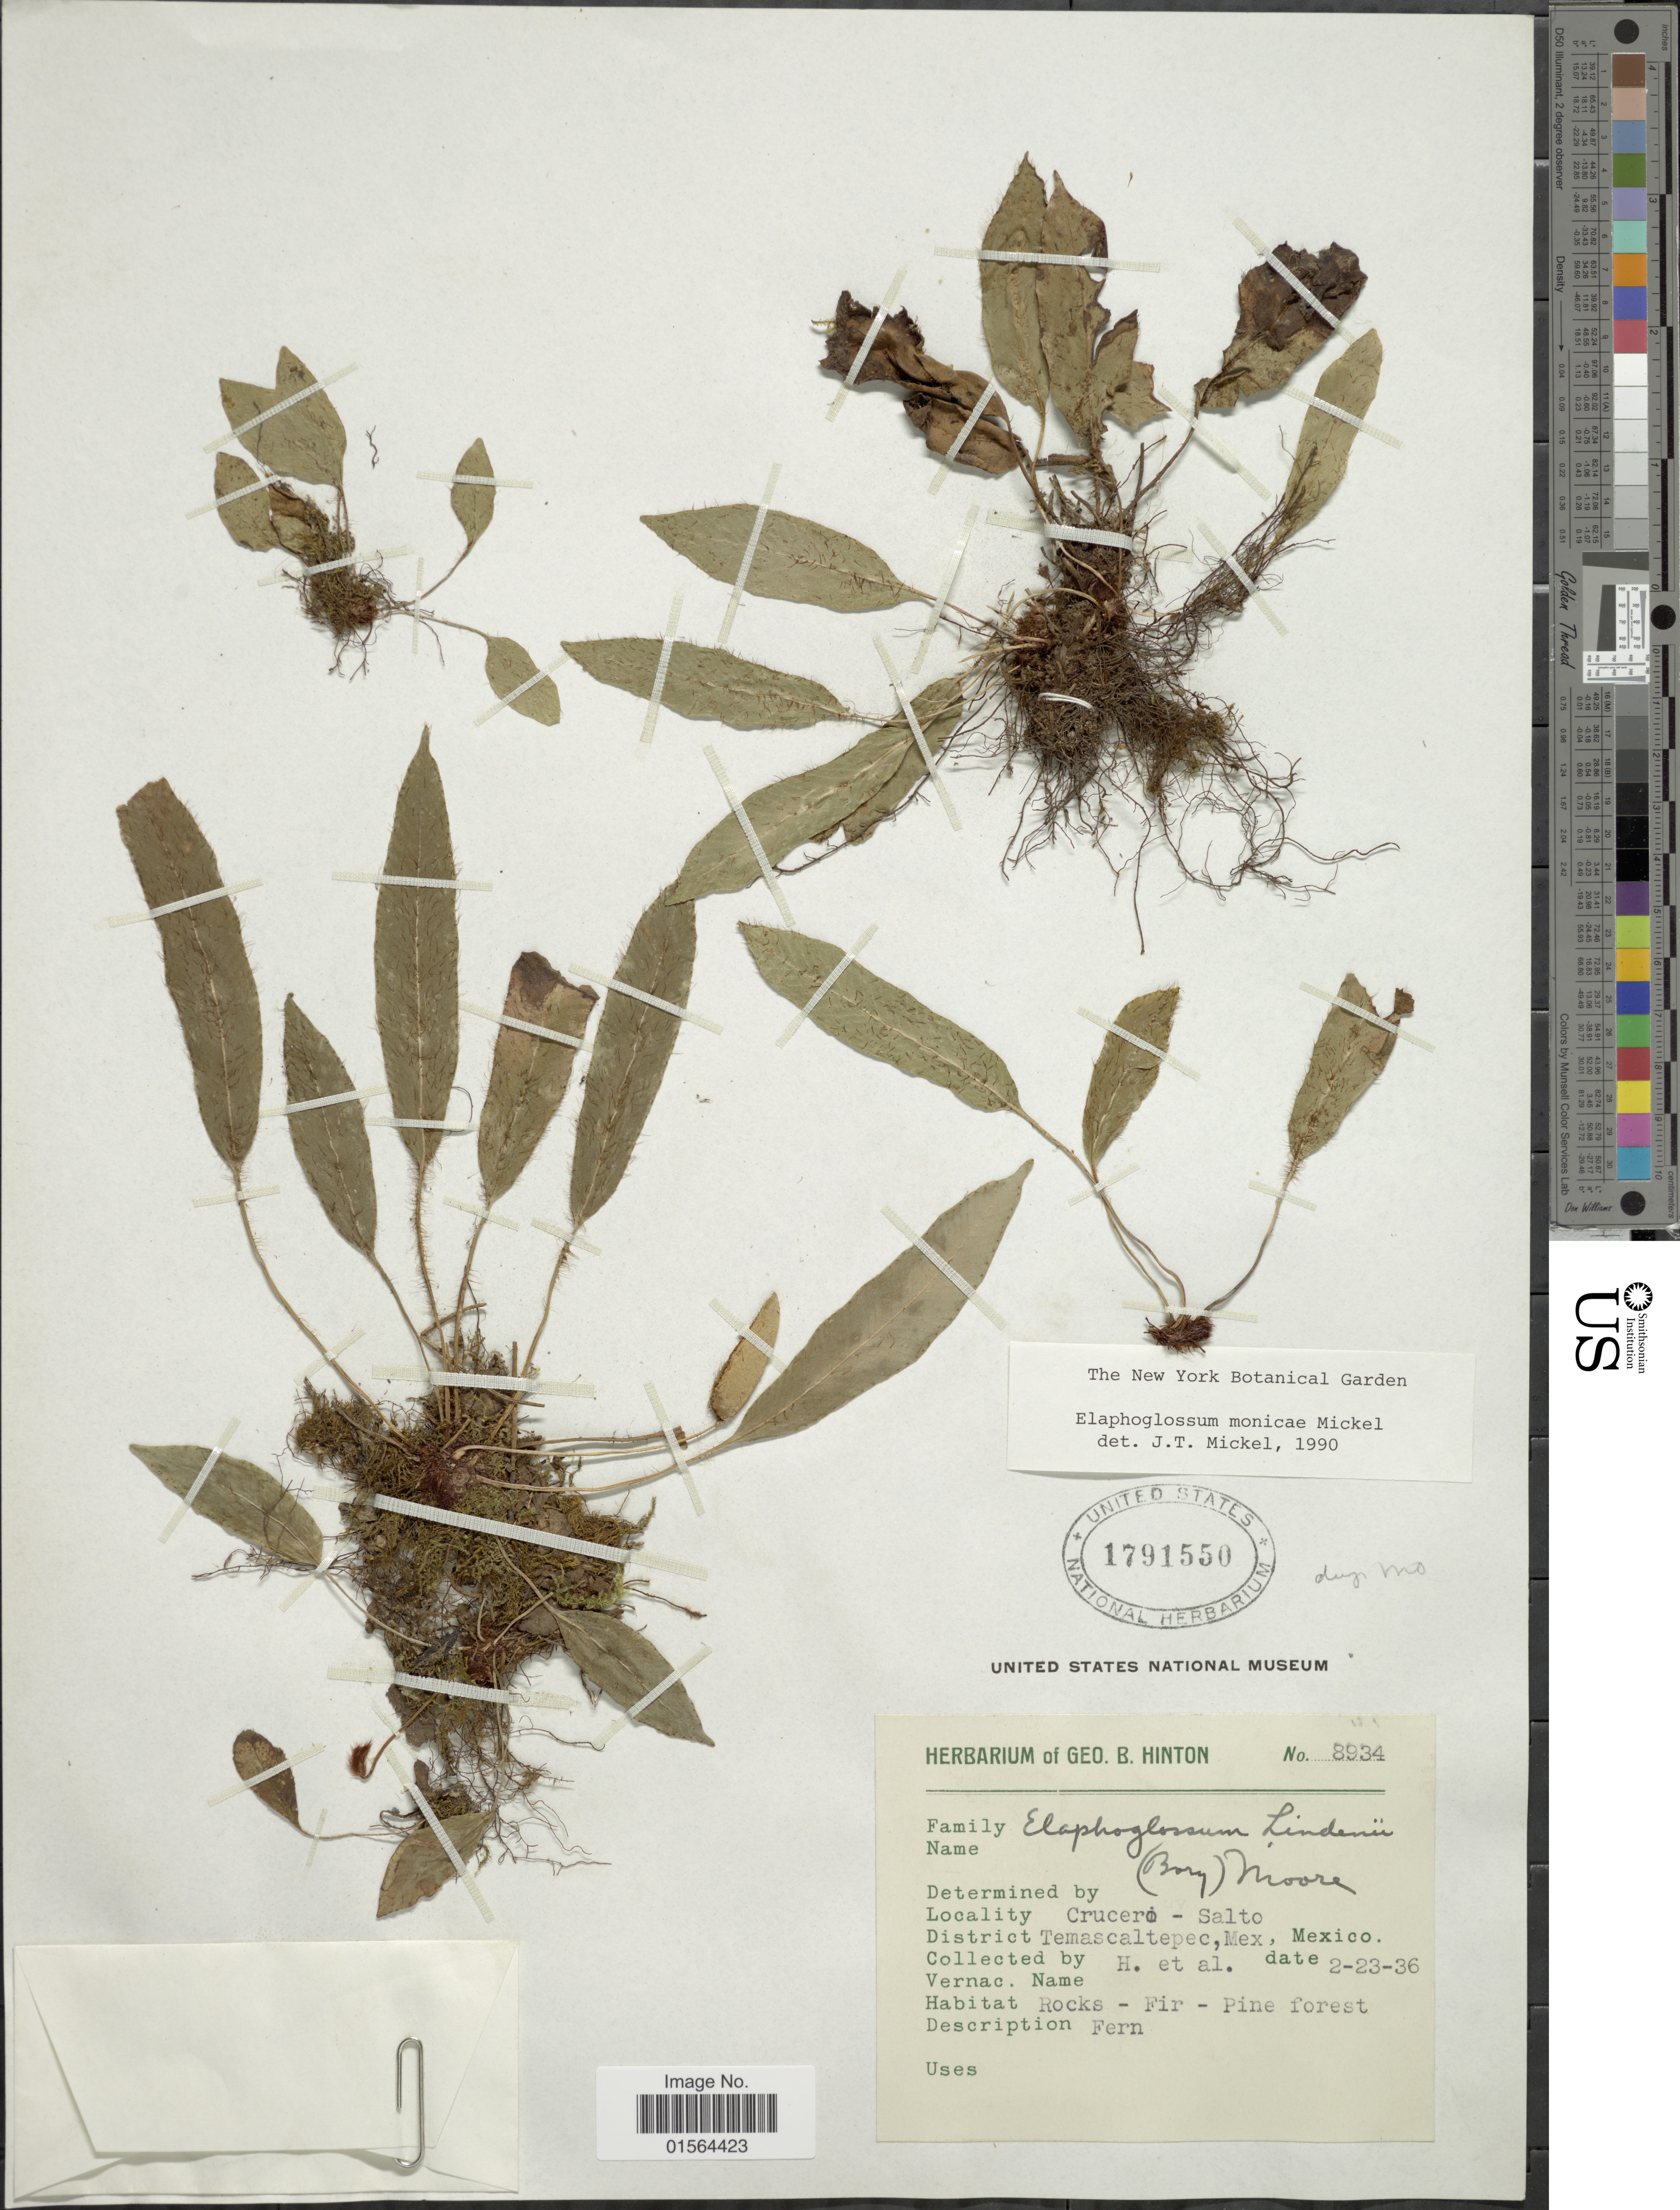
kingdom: Plantae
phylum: Tracheophyta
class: Polypodiopsida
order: Polypodiales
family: Dryopteridaceae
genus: Elaphoglossum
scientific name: Elaphoglossum monicae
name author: Mickel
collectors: G. B. Hinton & et al.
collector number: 8934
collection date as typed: Transcribed d/m/y: 23/2/36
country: Mexico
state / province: México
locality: Crucero-Salto, District Temascaltepec, Mex.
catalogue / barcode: US 1791550